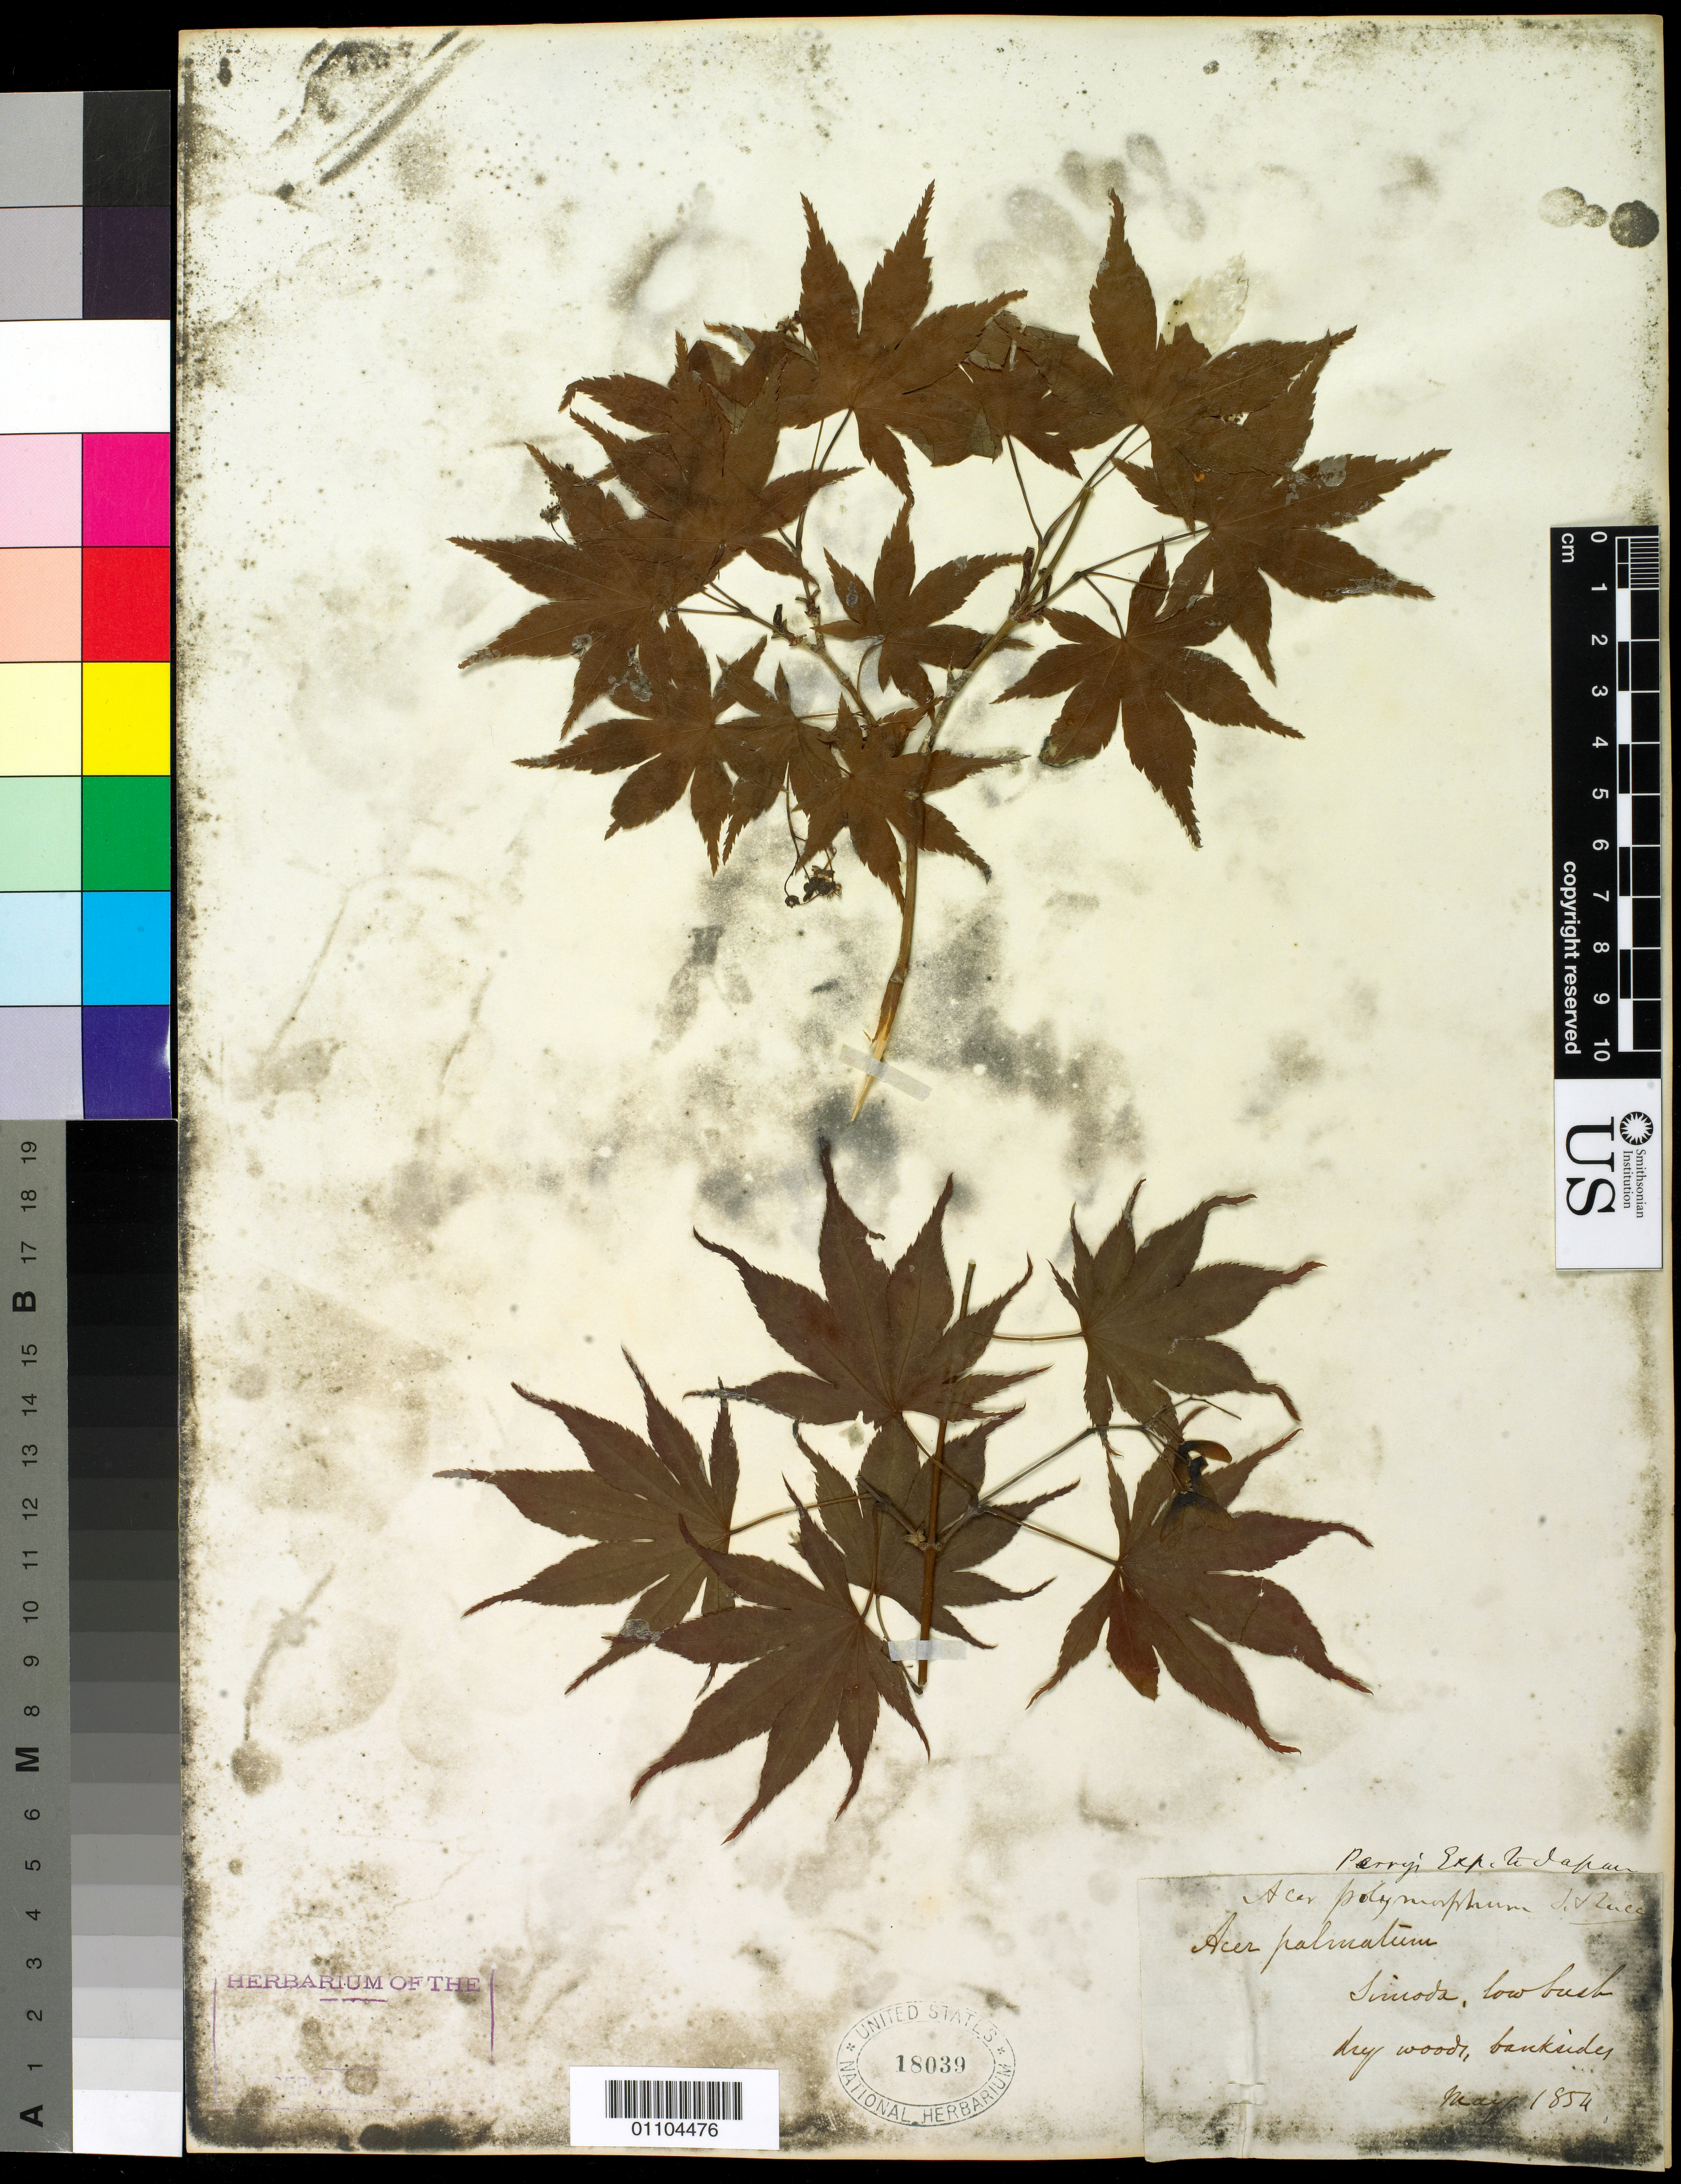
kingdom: Plantae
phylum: Tracheophyta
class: Magnoliopsida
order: Sapindales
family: Sapindaceae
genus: Acer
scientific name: Acer palmatum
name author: Thunb.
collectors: Perry Exped.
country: Japan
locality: Simoda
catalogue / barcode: US 18039